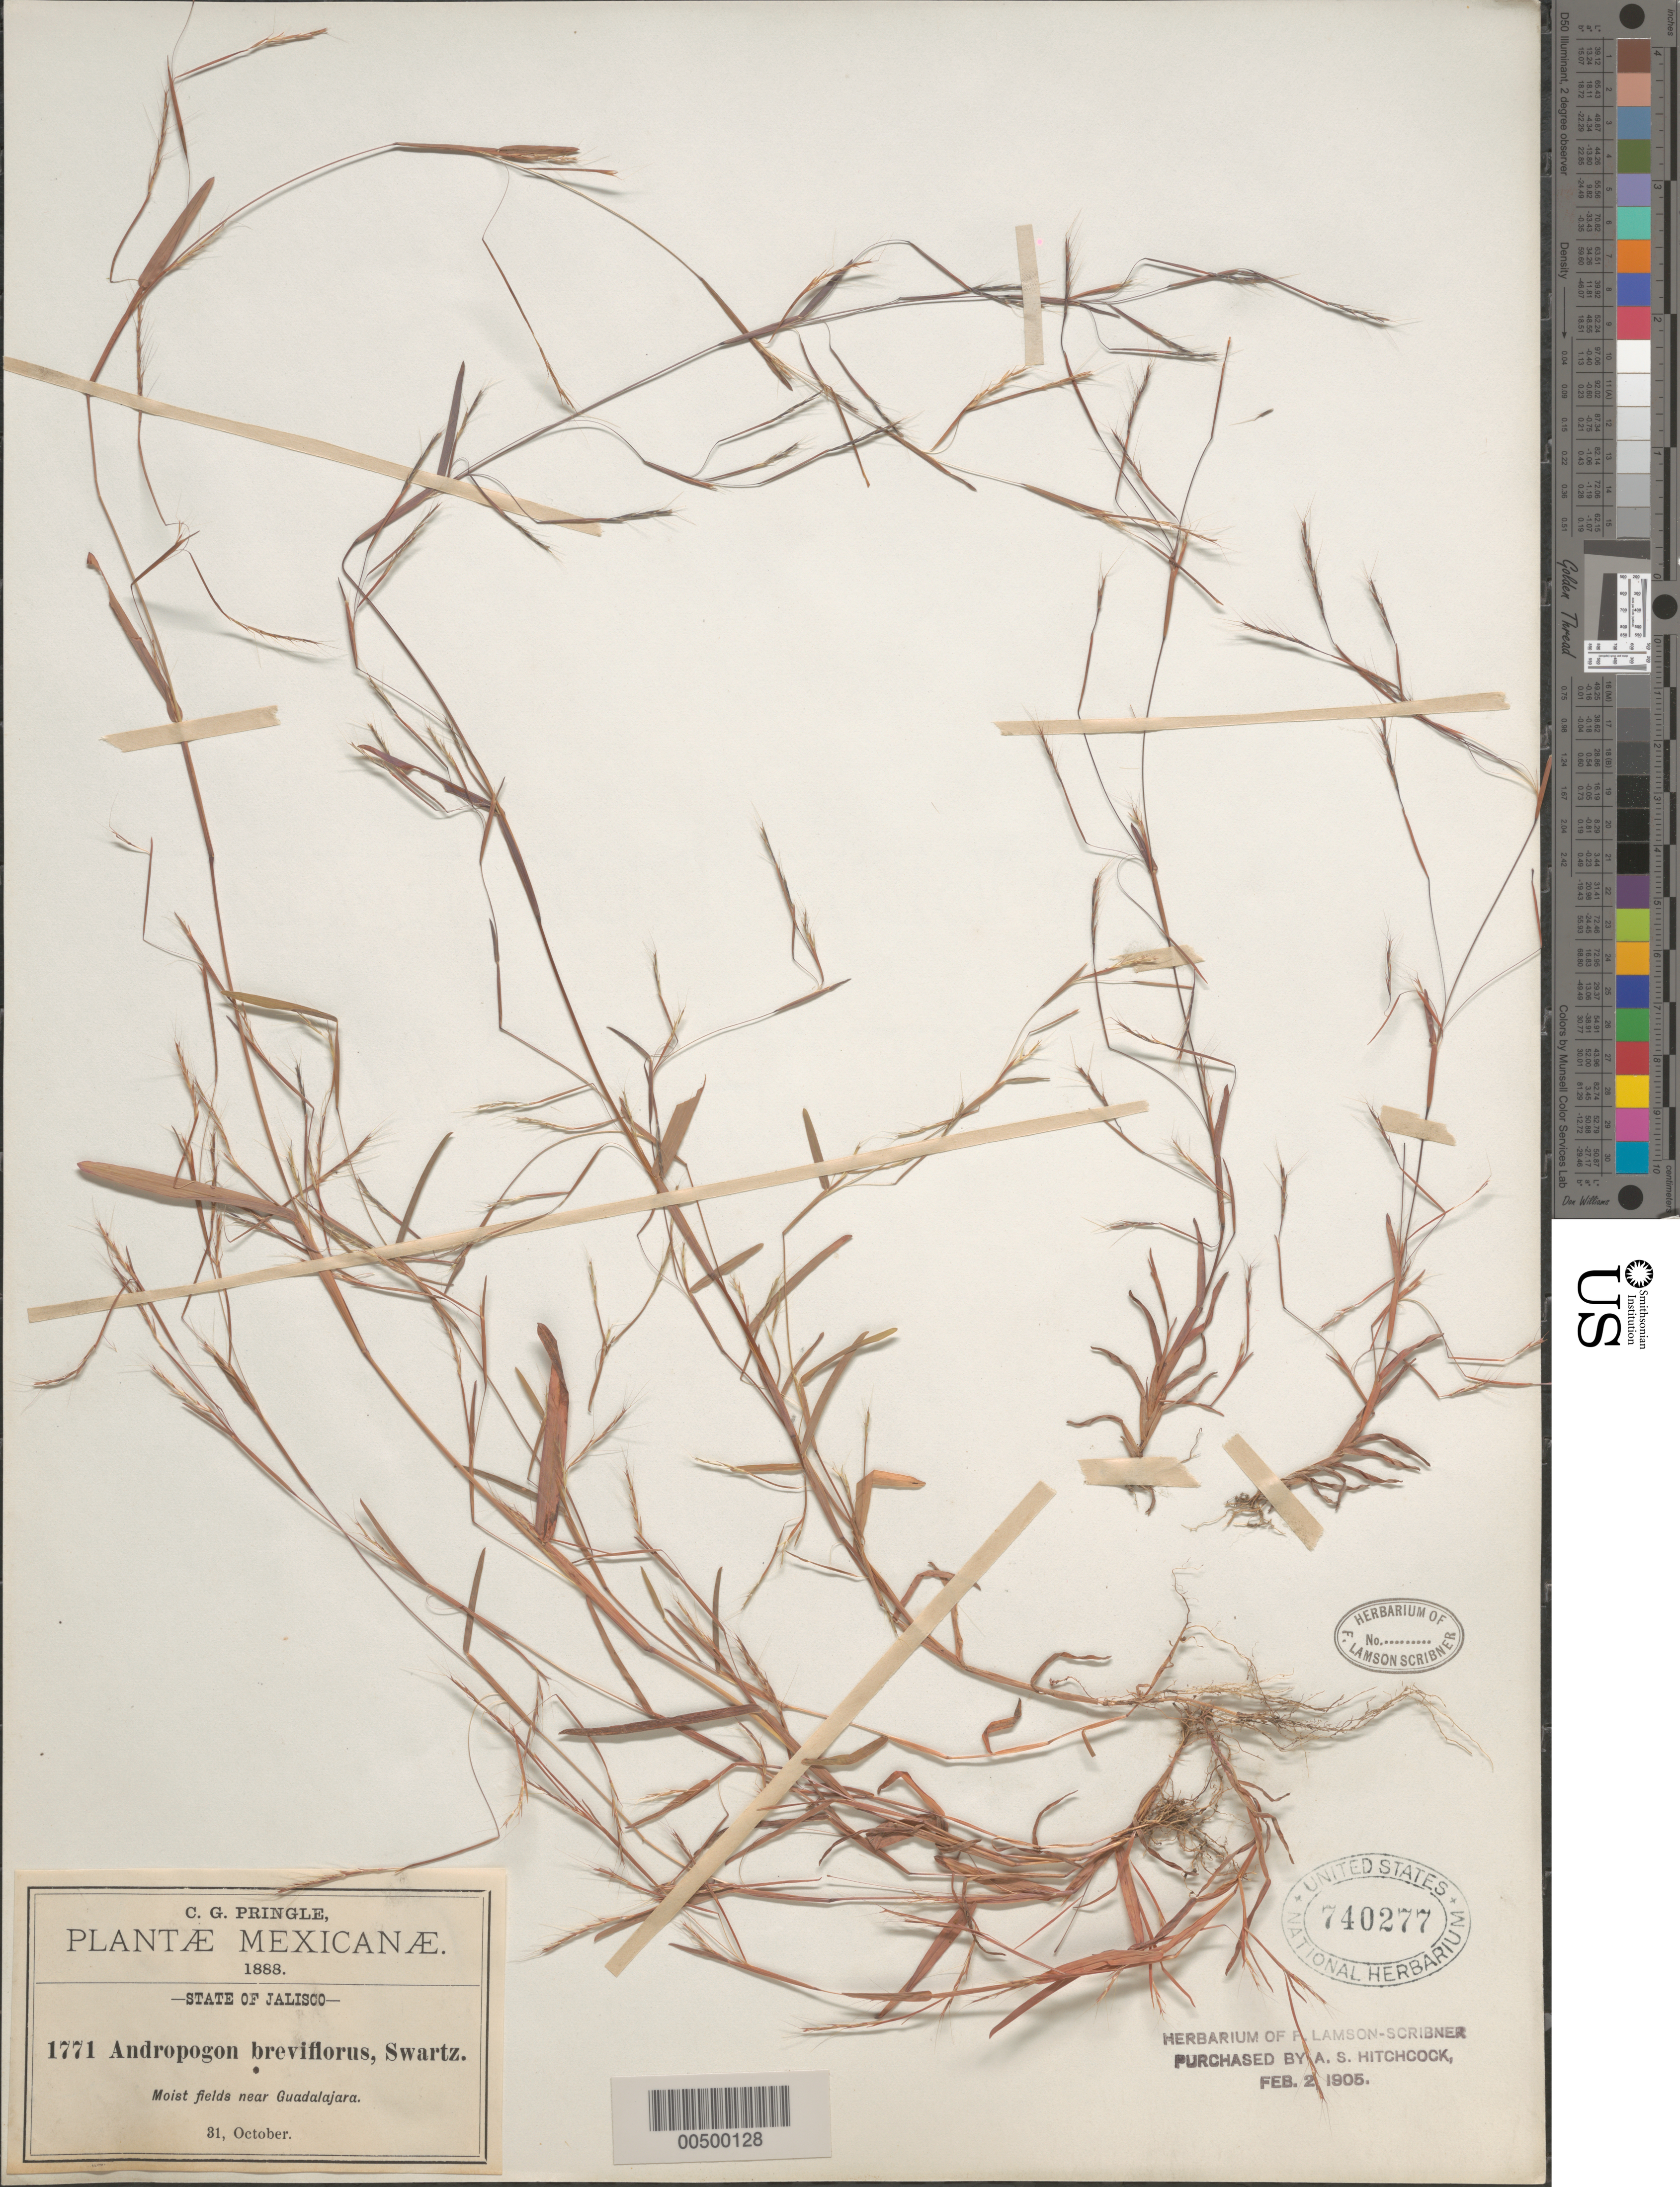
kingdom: Plantae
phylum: Tracheophyta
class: Liliopsida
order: Poales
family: Poaceae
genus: Schizachyrium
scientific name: Schizachyrium brevifolium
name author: (Sw.) Nees ex Büse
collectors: C. G. Pringle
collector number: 1771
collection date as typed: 31 Oct 1888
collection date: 1888-10-31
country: Mexico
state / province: Jalisco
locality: Near Guadalajara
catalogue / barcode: US 740277